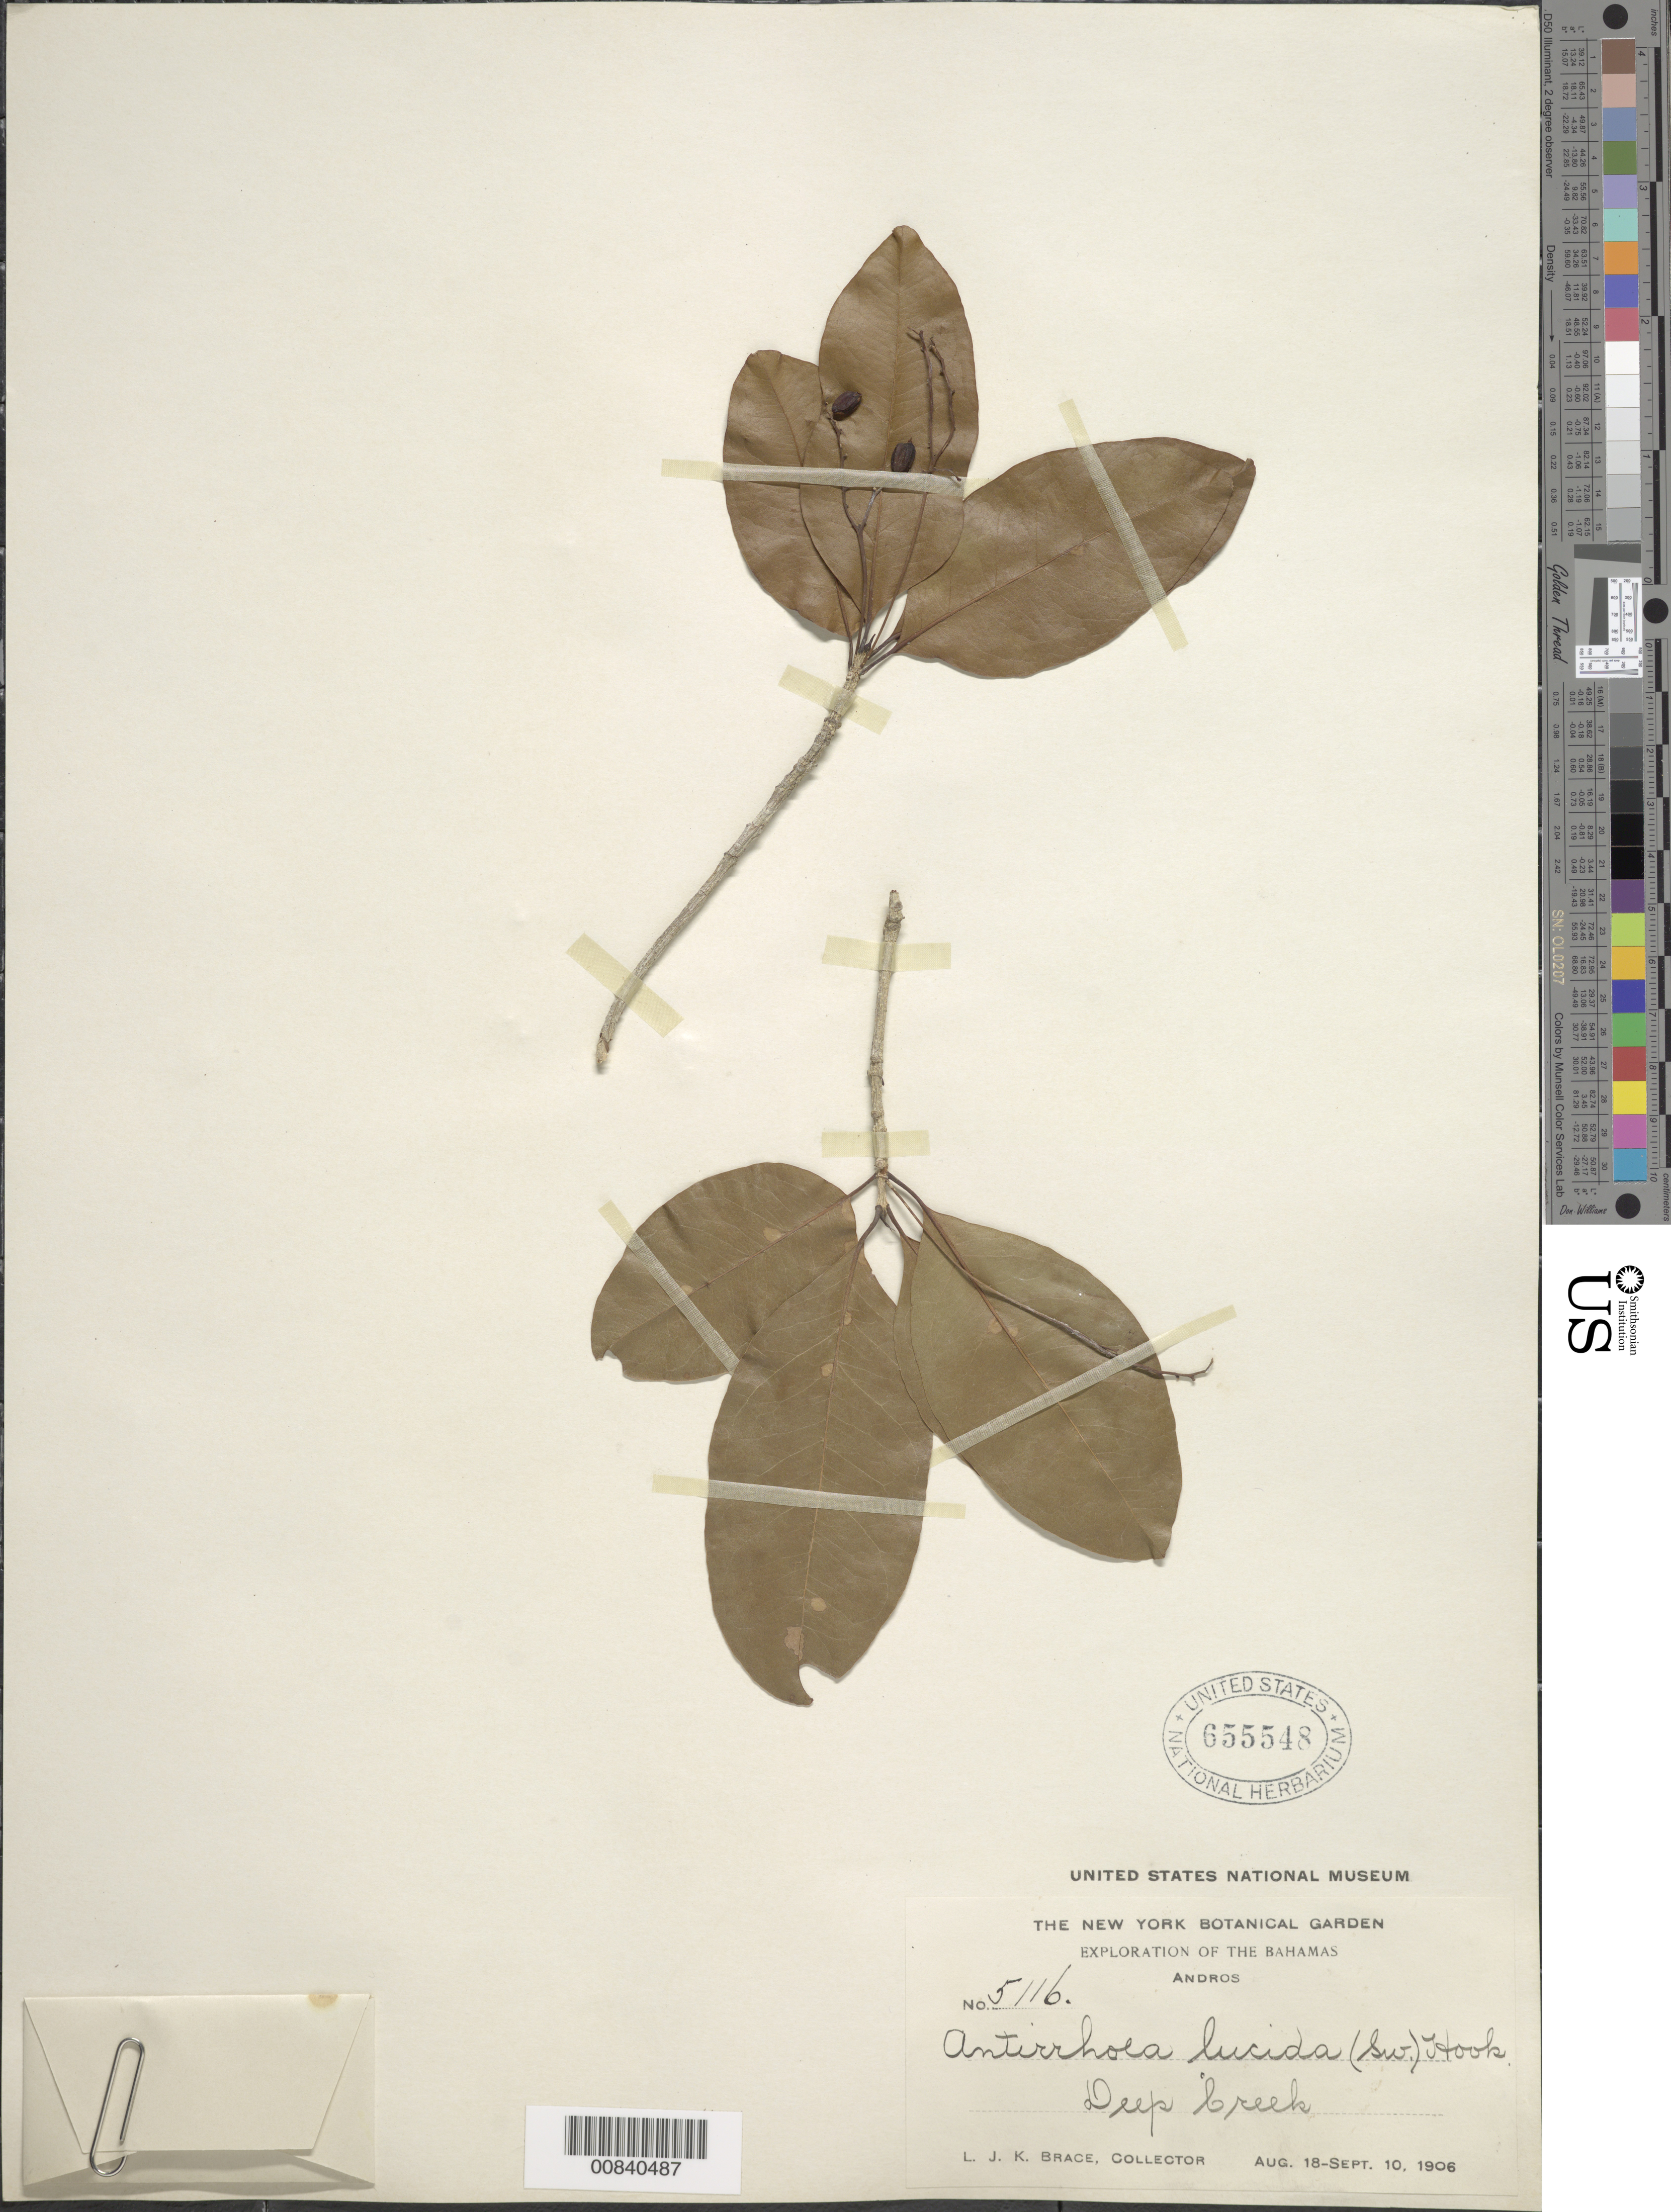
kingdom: Plantae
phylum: Tracheophyta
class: Magnoliopsida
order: Gentianales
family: Rubiaceae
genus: Stenostomum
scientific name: Stenostomum lucidum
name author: (Sw.) C.F. Gaertn.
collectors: L. J. K. Brace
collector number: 5116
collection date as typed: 18 Aug 1906 to 10 Sep 1906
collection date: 1906-08-18/1906-09-10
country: Bahamas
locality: Andros. Deep Creek.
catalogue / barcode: US 655548